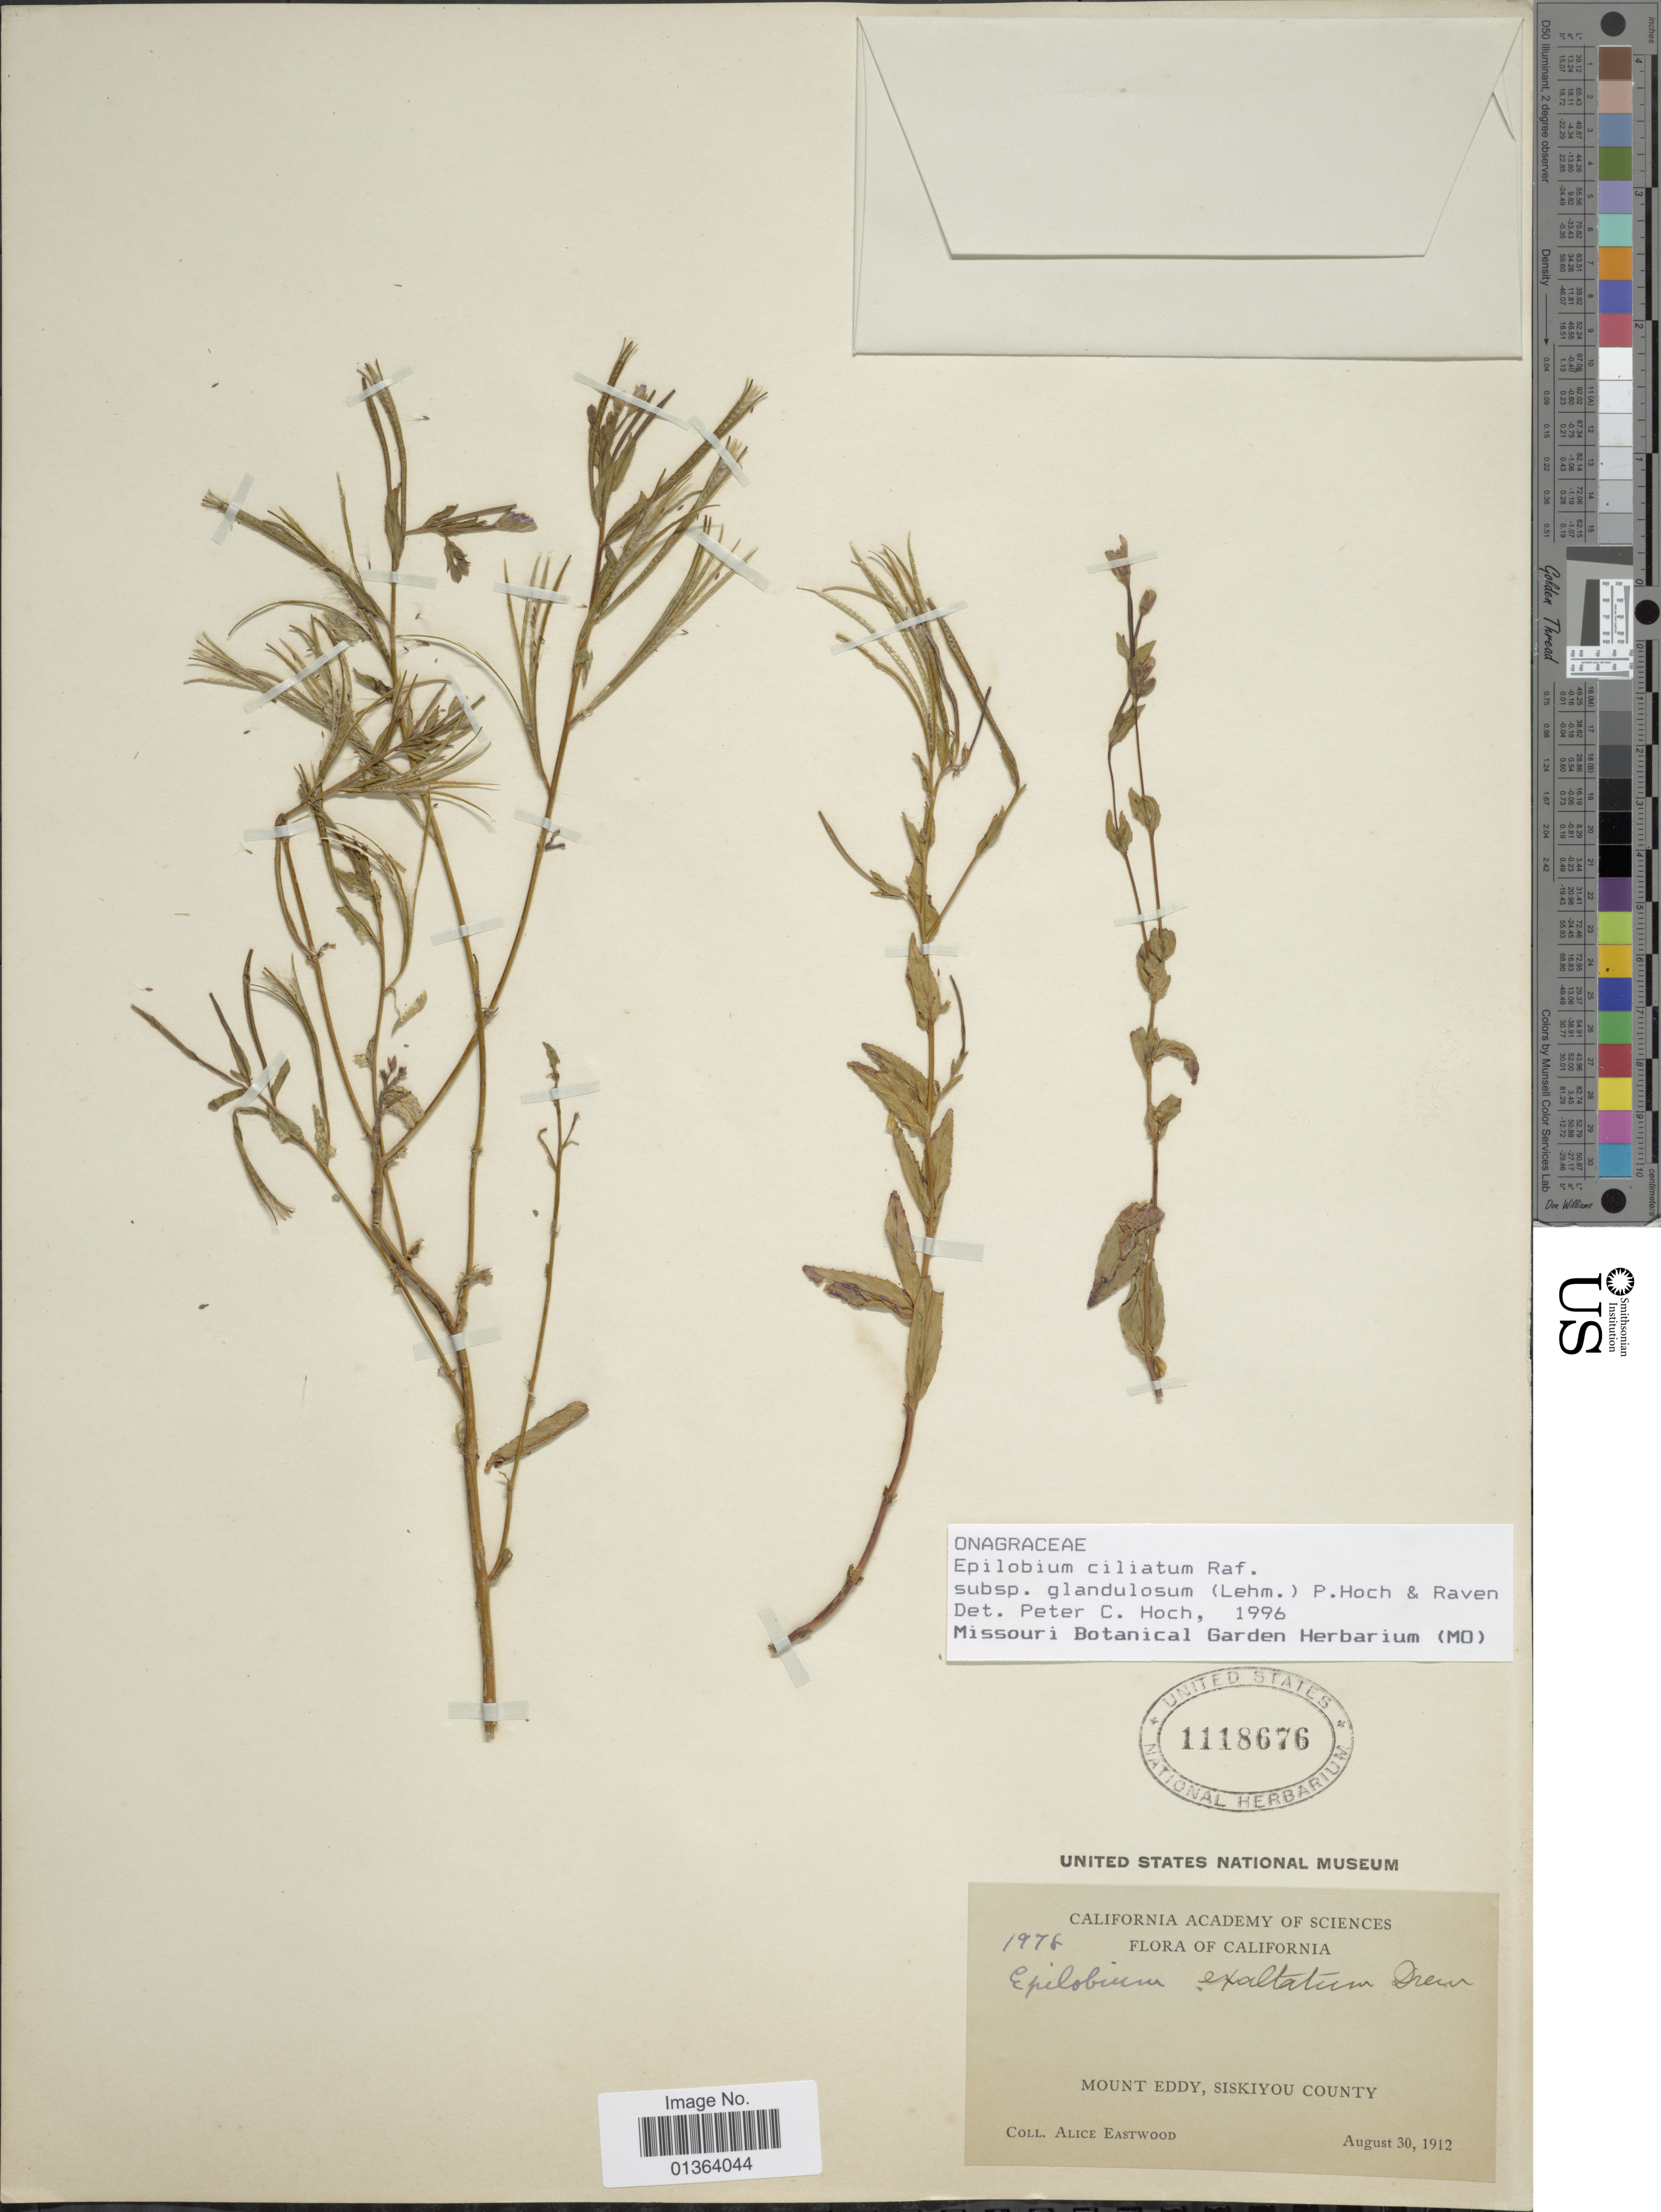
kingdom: Plantae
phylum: Tracheophyta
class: Magnoliopsida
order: Myrtales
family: Onagraceae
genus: Epilobium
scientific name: Epilobium ciliatum subsp. glandulosum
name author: (Lehm.) Hoch & P.H. Raven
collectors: A. Eastwood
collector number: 1978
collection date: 1912-08-30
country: United States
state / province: California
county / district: Siskiyou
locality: Mount Eddy, Siskiyou County.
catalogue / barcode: US 1118676